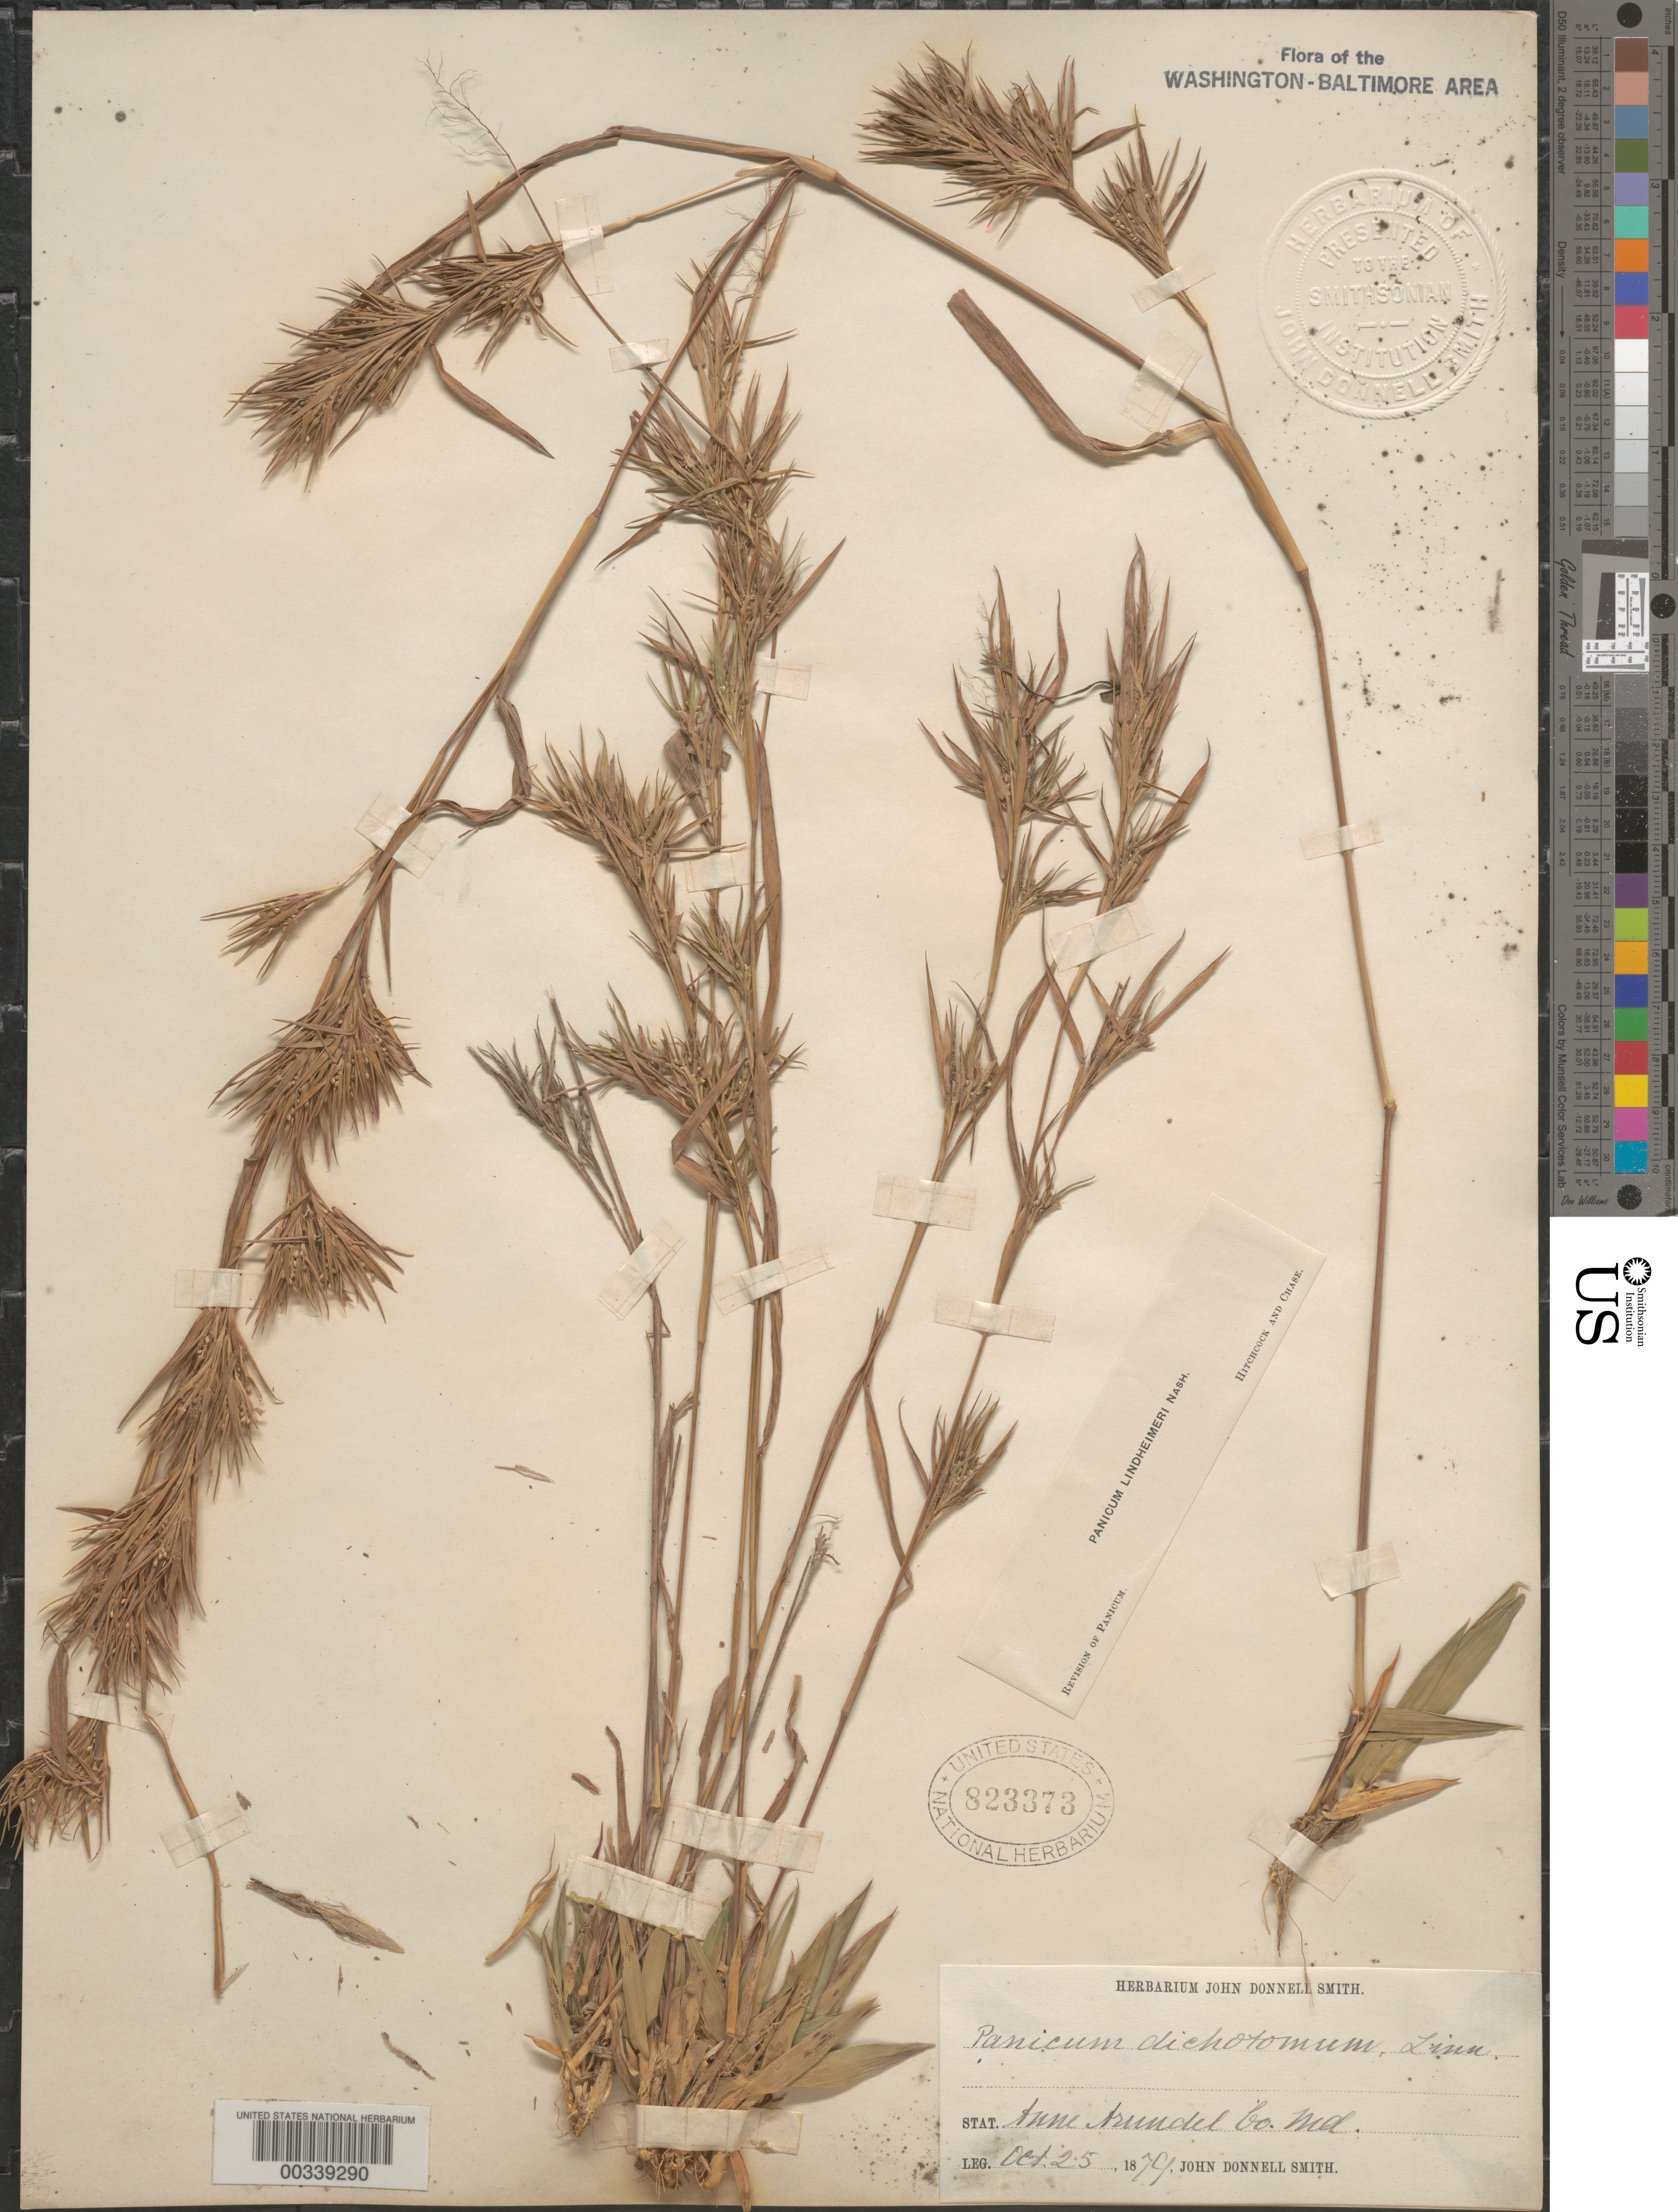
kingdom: Plantae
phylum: Tracheophyta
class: Liliopsida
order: Poales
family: Poaceae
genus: Dichanthelium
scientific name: Dichanthelium acuminatum var. lindheimeri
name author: (Nash) Gould & C.A. Clark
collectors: J. Donnell Smith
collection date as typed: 25 Oct 1874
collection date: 1874-10-25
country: United States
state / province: Maryland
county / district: Anne Arundel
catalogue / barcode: US 823373